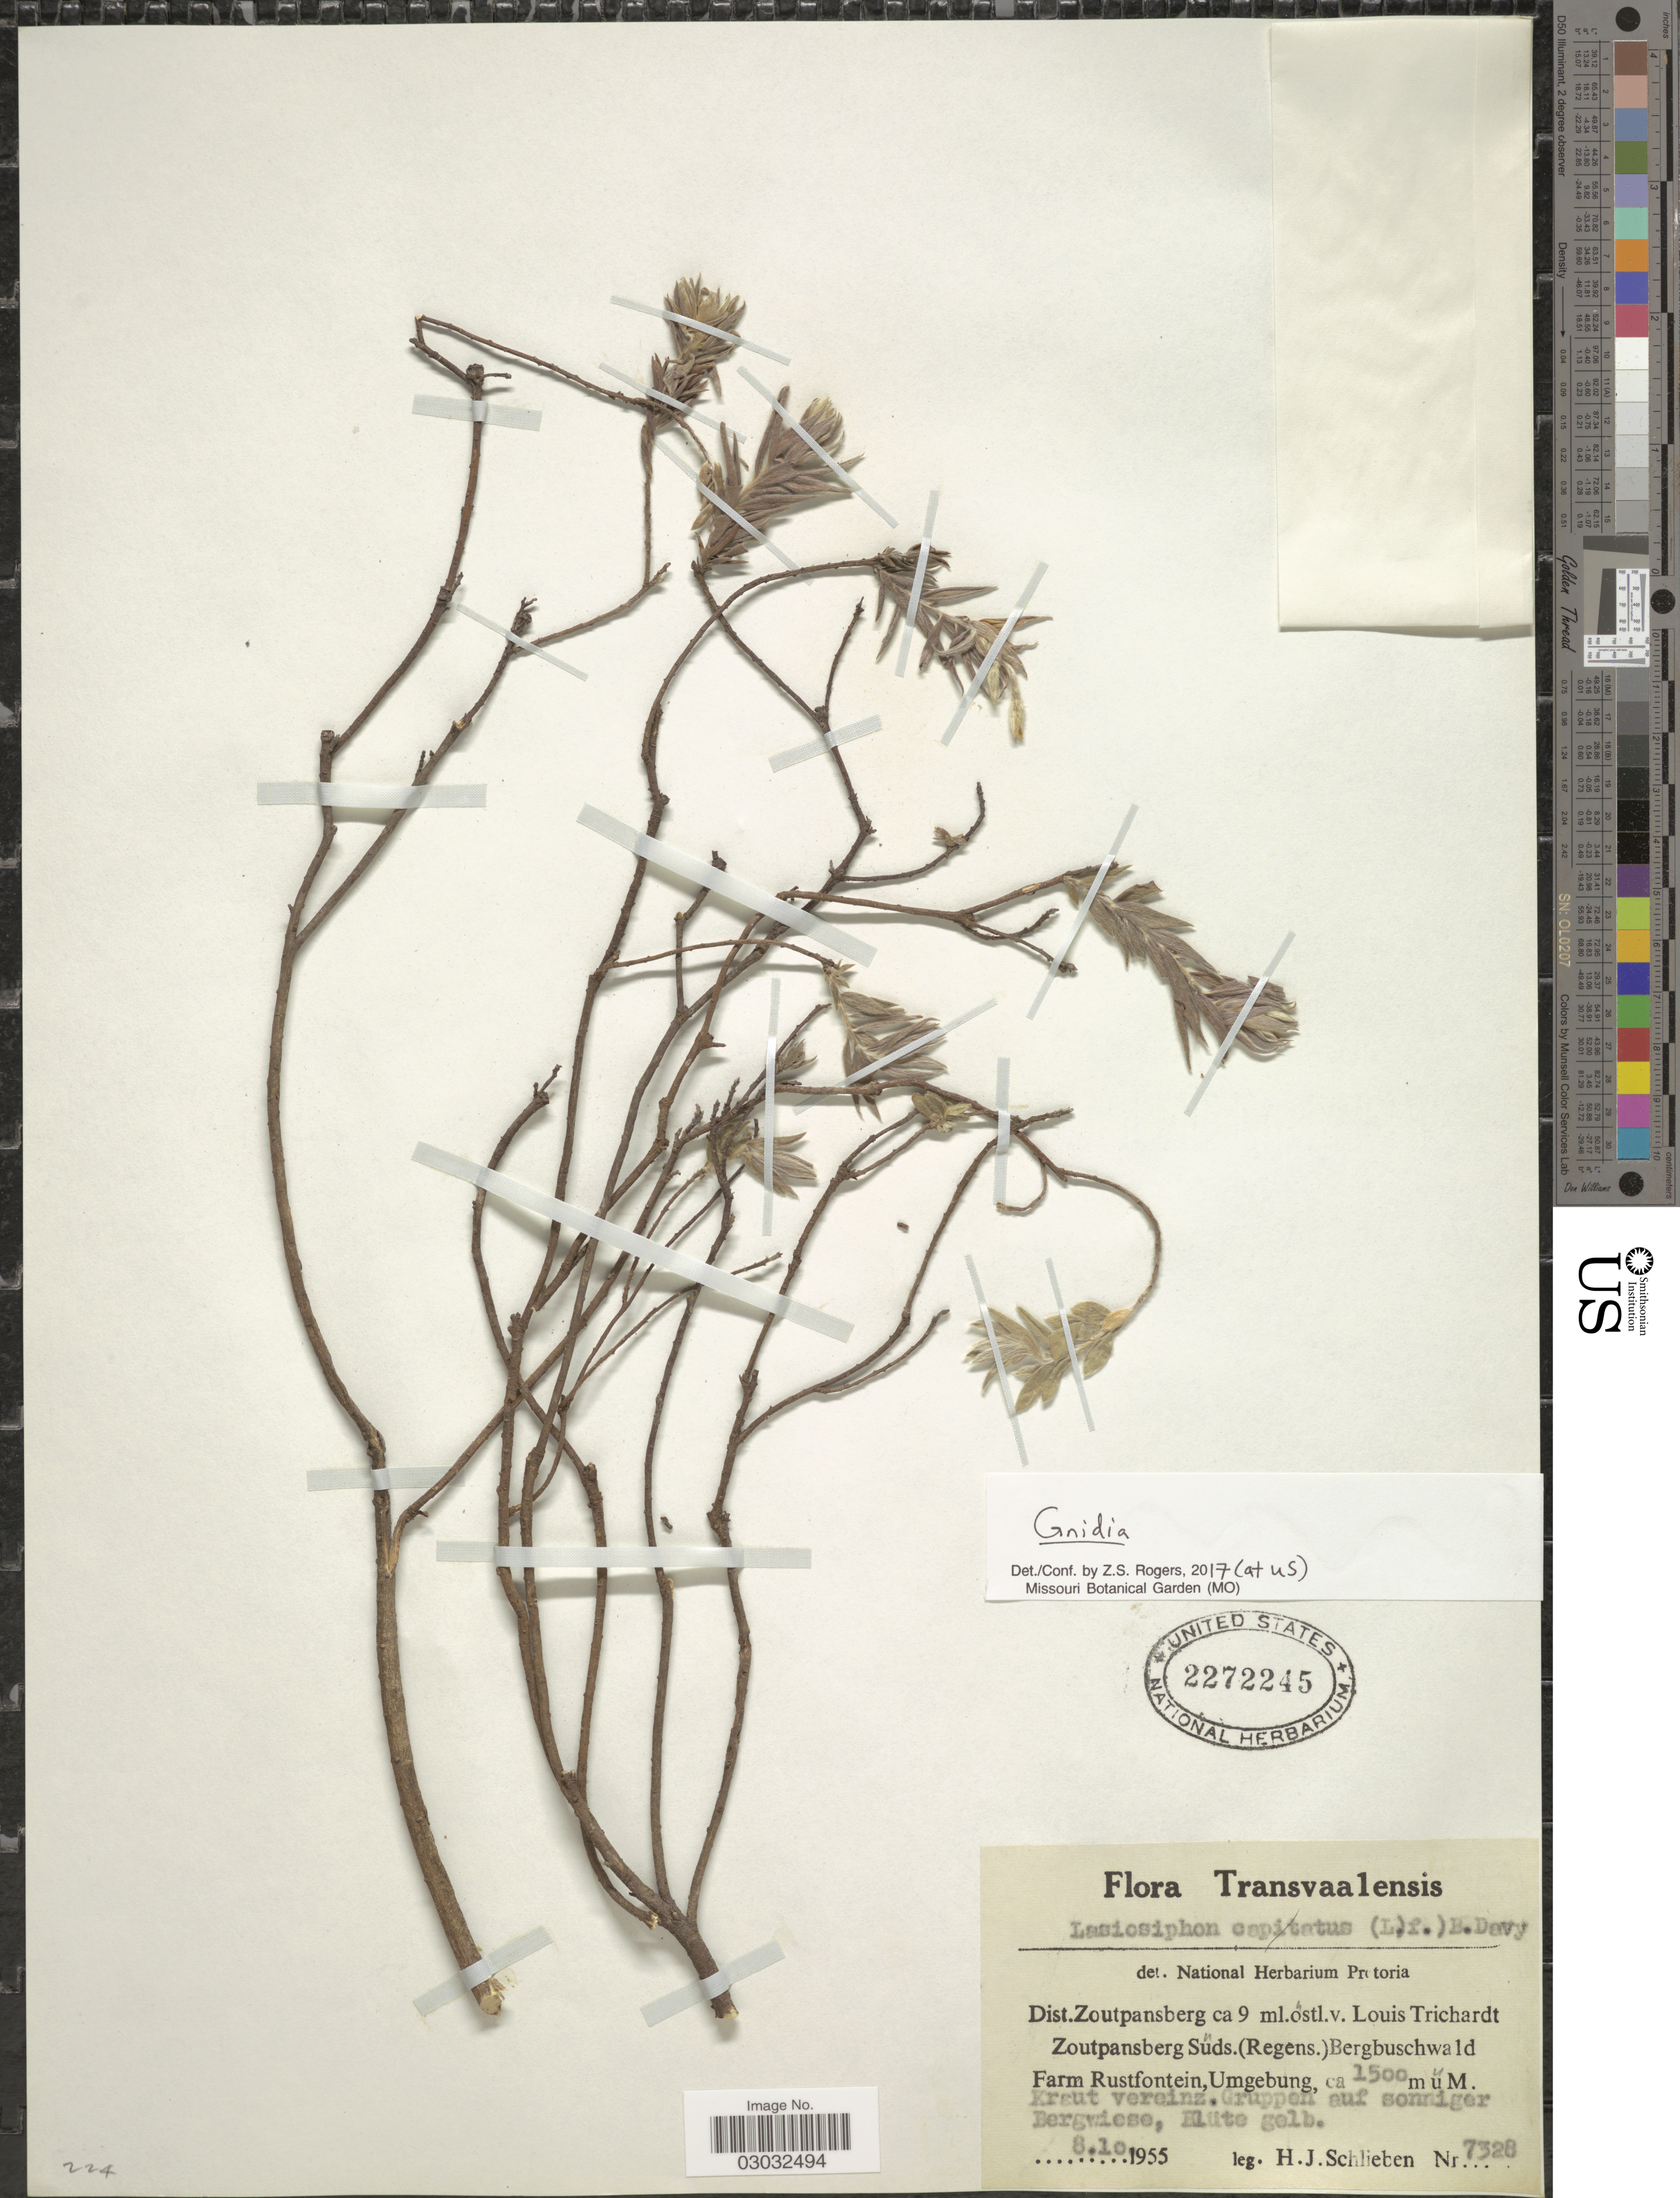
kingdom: Plantae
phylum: Tracheophyta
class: Magnoliopsida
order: Malvales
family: Thymelaeaceae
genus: Gnidia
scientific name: Gnidia sp.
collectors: H. J. Schlieben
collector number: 7328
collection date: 1955-10-08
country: South Africa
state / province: Limpopo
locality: Transvaalensis. Dist. Zoutpansberg ca 9 ml. ostl. v. Louis Trichardt Zoutpansberg Süds. (Regens.) Bergbuschwald Farm Rustfontein, Umgebung.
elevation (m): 1500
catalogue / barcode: US 2272245